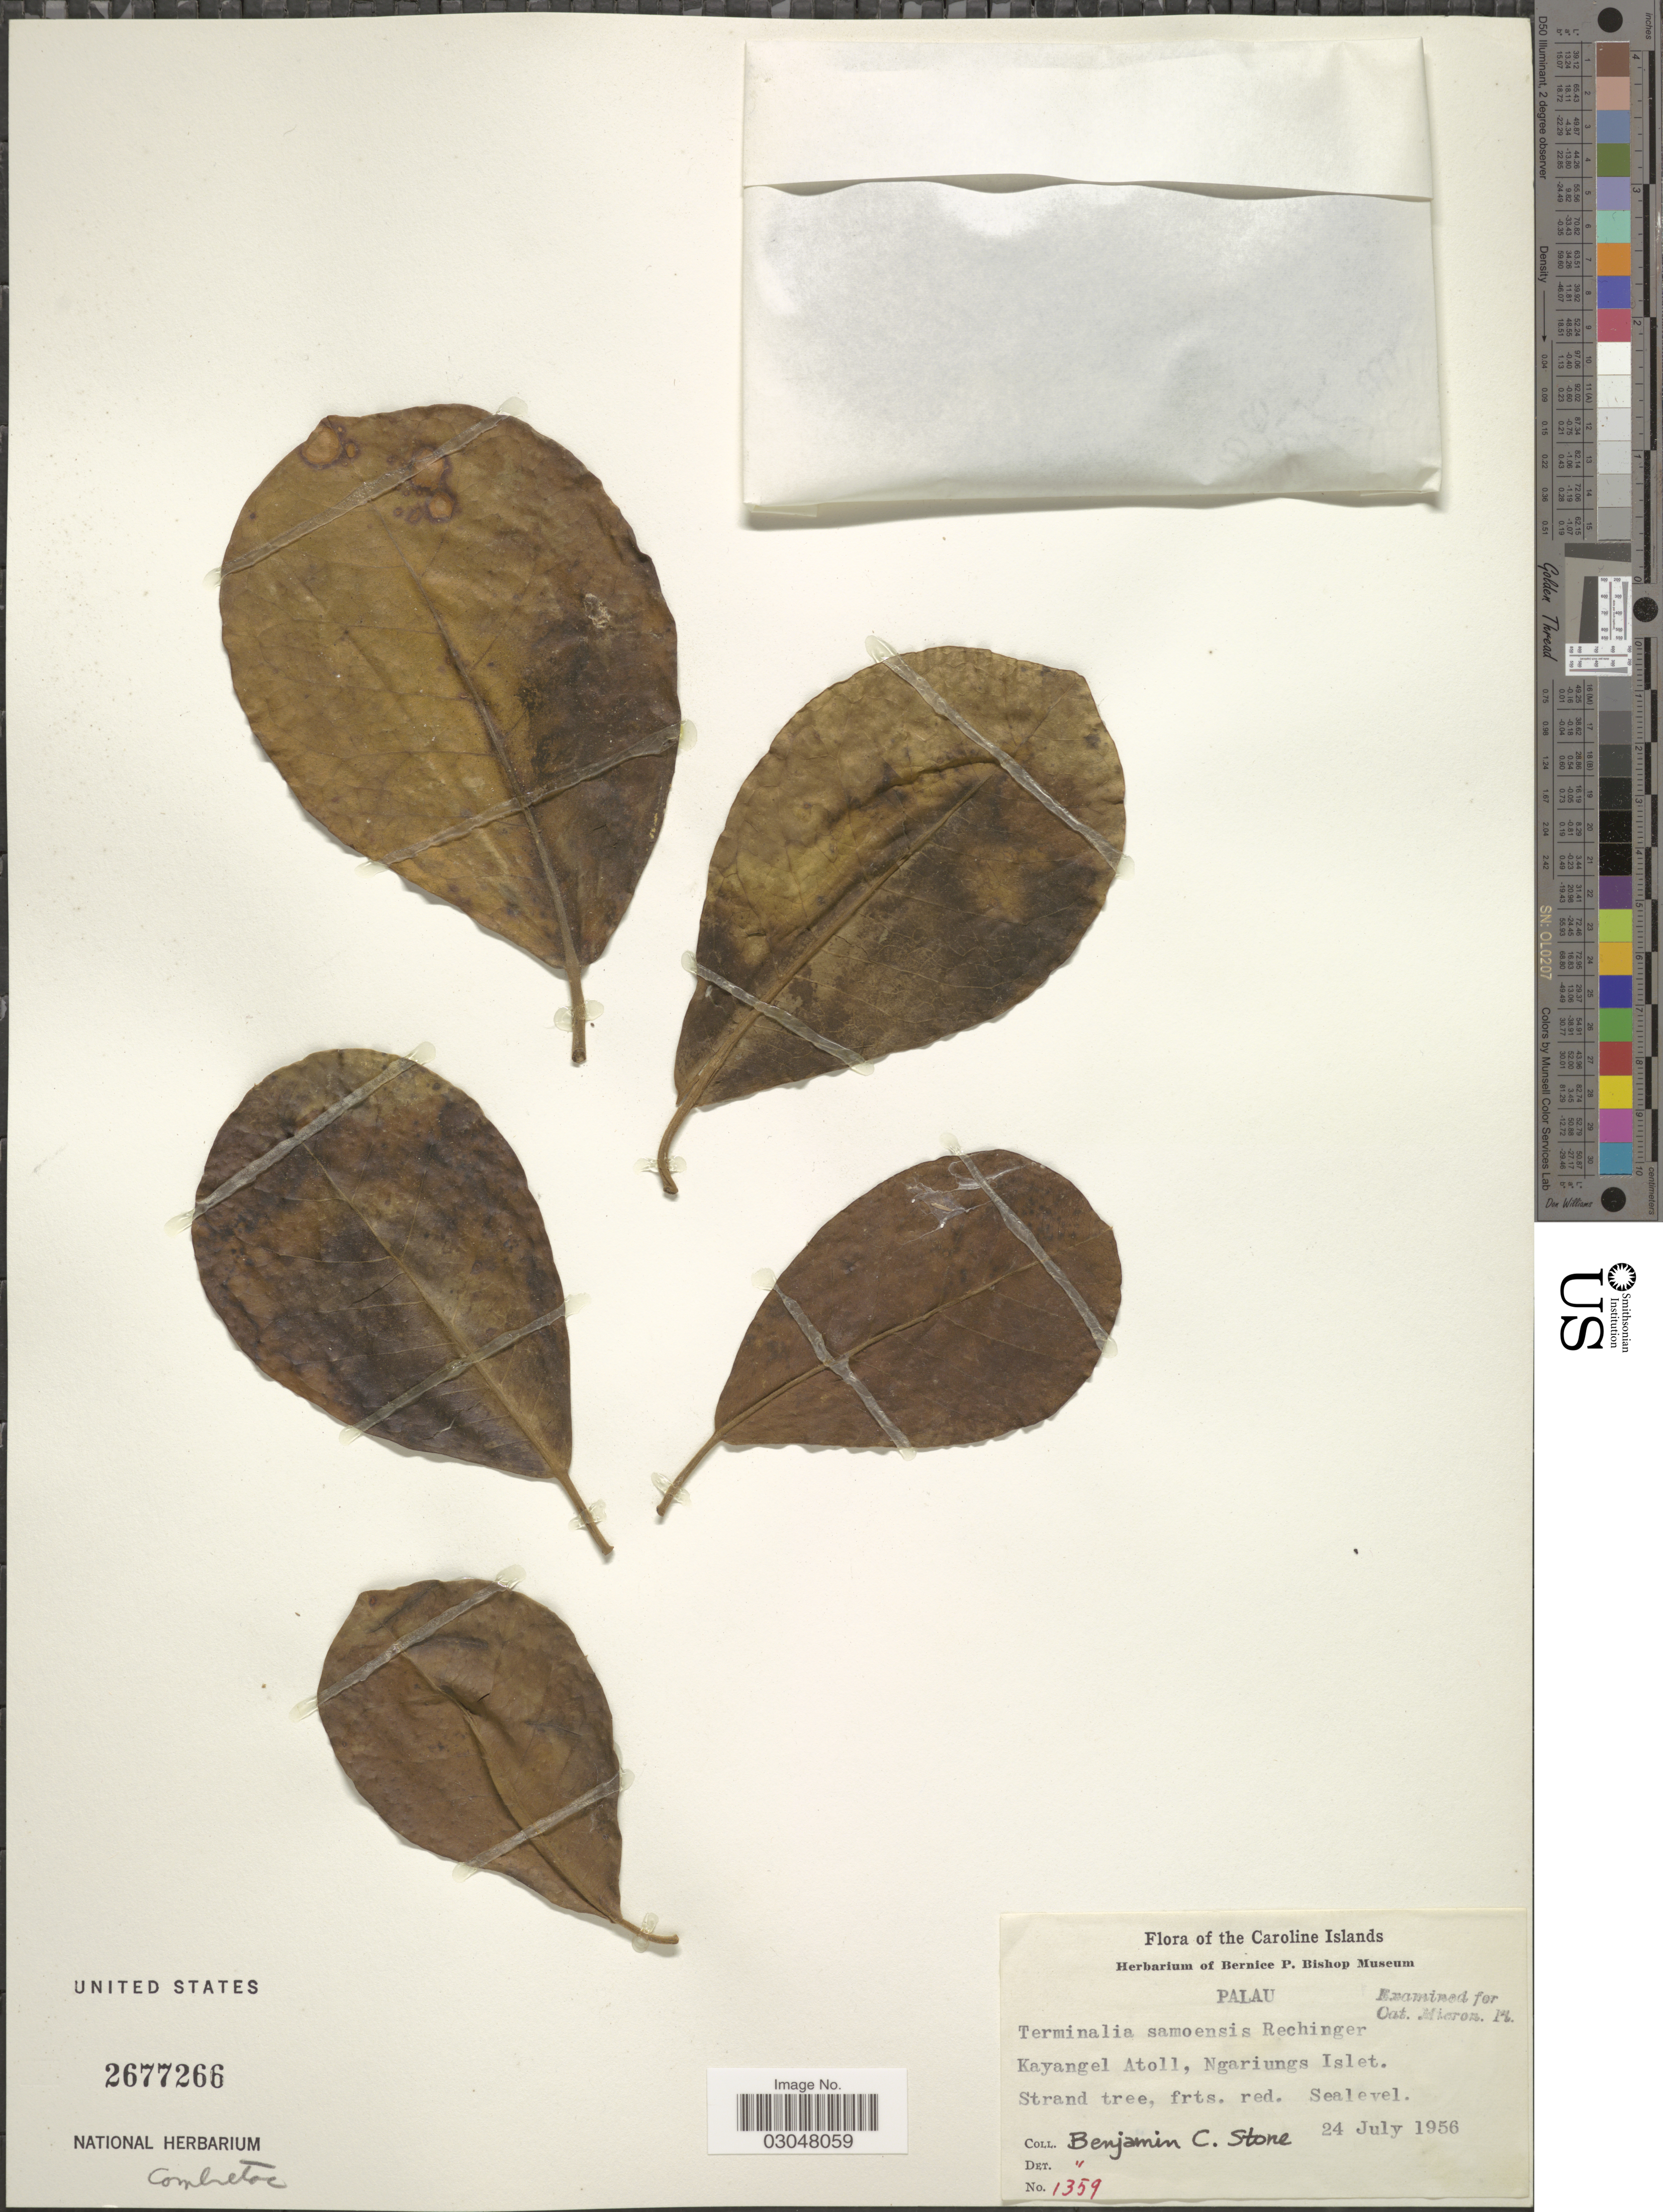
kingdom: Plantae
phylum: Tracheophyta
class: Magnoliopsida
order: Myrtales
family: Combretaceae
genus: Terminalia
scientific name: Terminalia samoensis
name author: Rech.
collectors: B. C. Stone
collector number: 1359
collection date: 1956-07-24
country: Palau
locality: The Caroline Islands. Palau. Kayangel Atoll, Ngariungs Islet.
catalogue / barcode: US 2677266